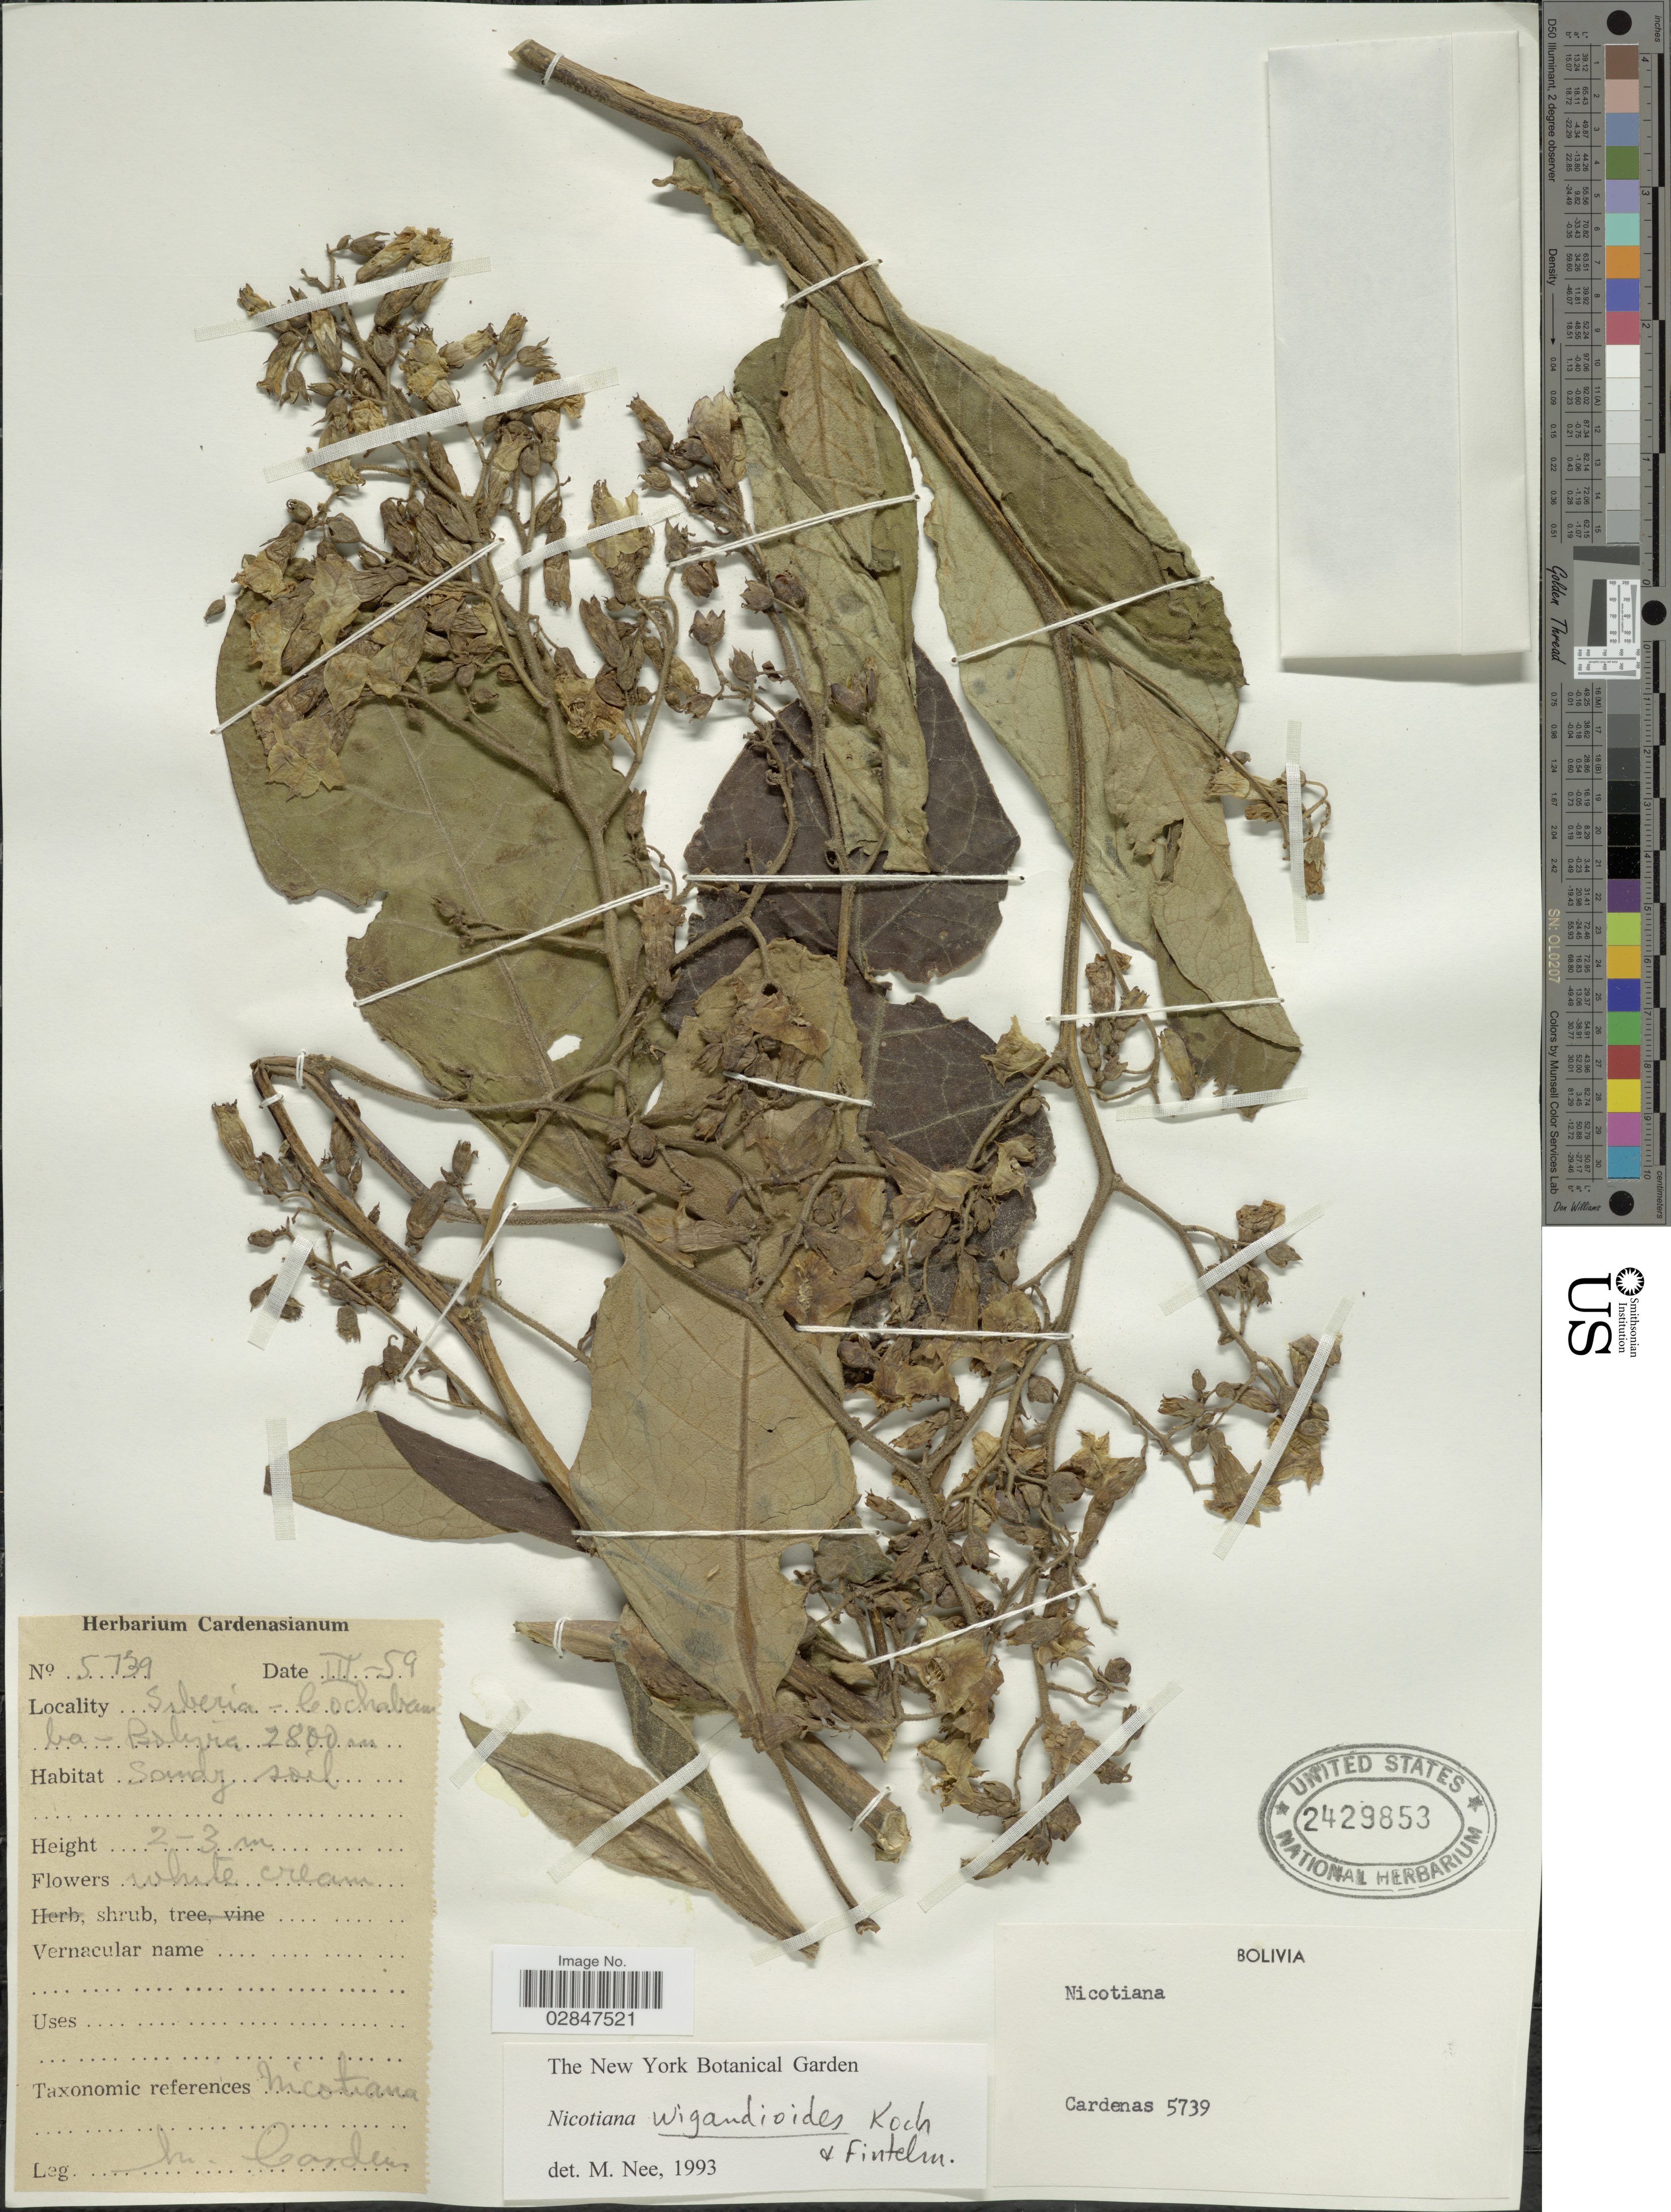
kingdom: Plantae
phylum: Tracheophyta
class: Magnoliopsida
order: Solanales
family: Solanaceae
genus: Nicotiana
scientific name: Nicotiana wigandioides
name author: K. Koch & Fintelm.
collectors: M. Cárdenas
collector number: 5739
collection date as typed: Transcribed d/m/y: /3/59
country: Bolivia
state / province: Cochabamba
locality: Siberia, Cochabamba.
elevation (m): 2800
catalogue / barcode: US 2429853